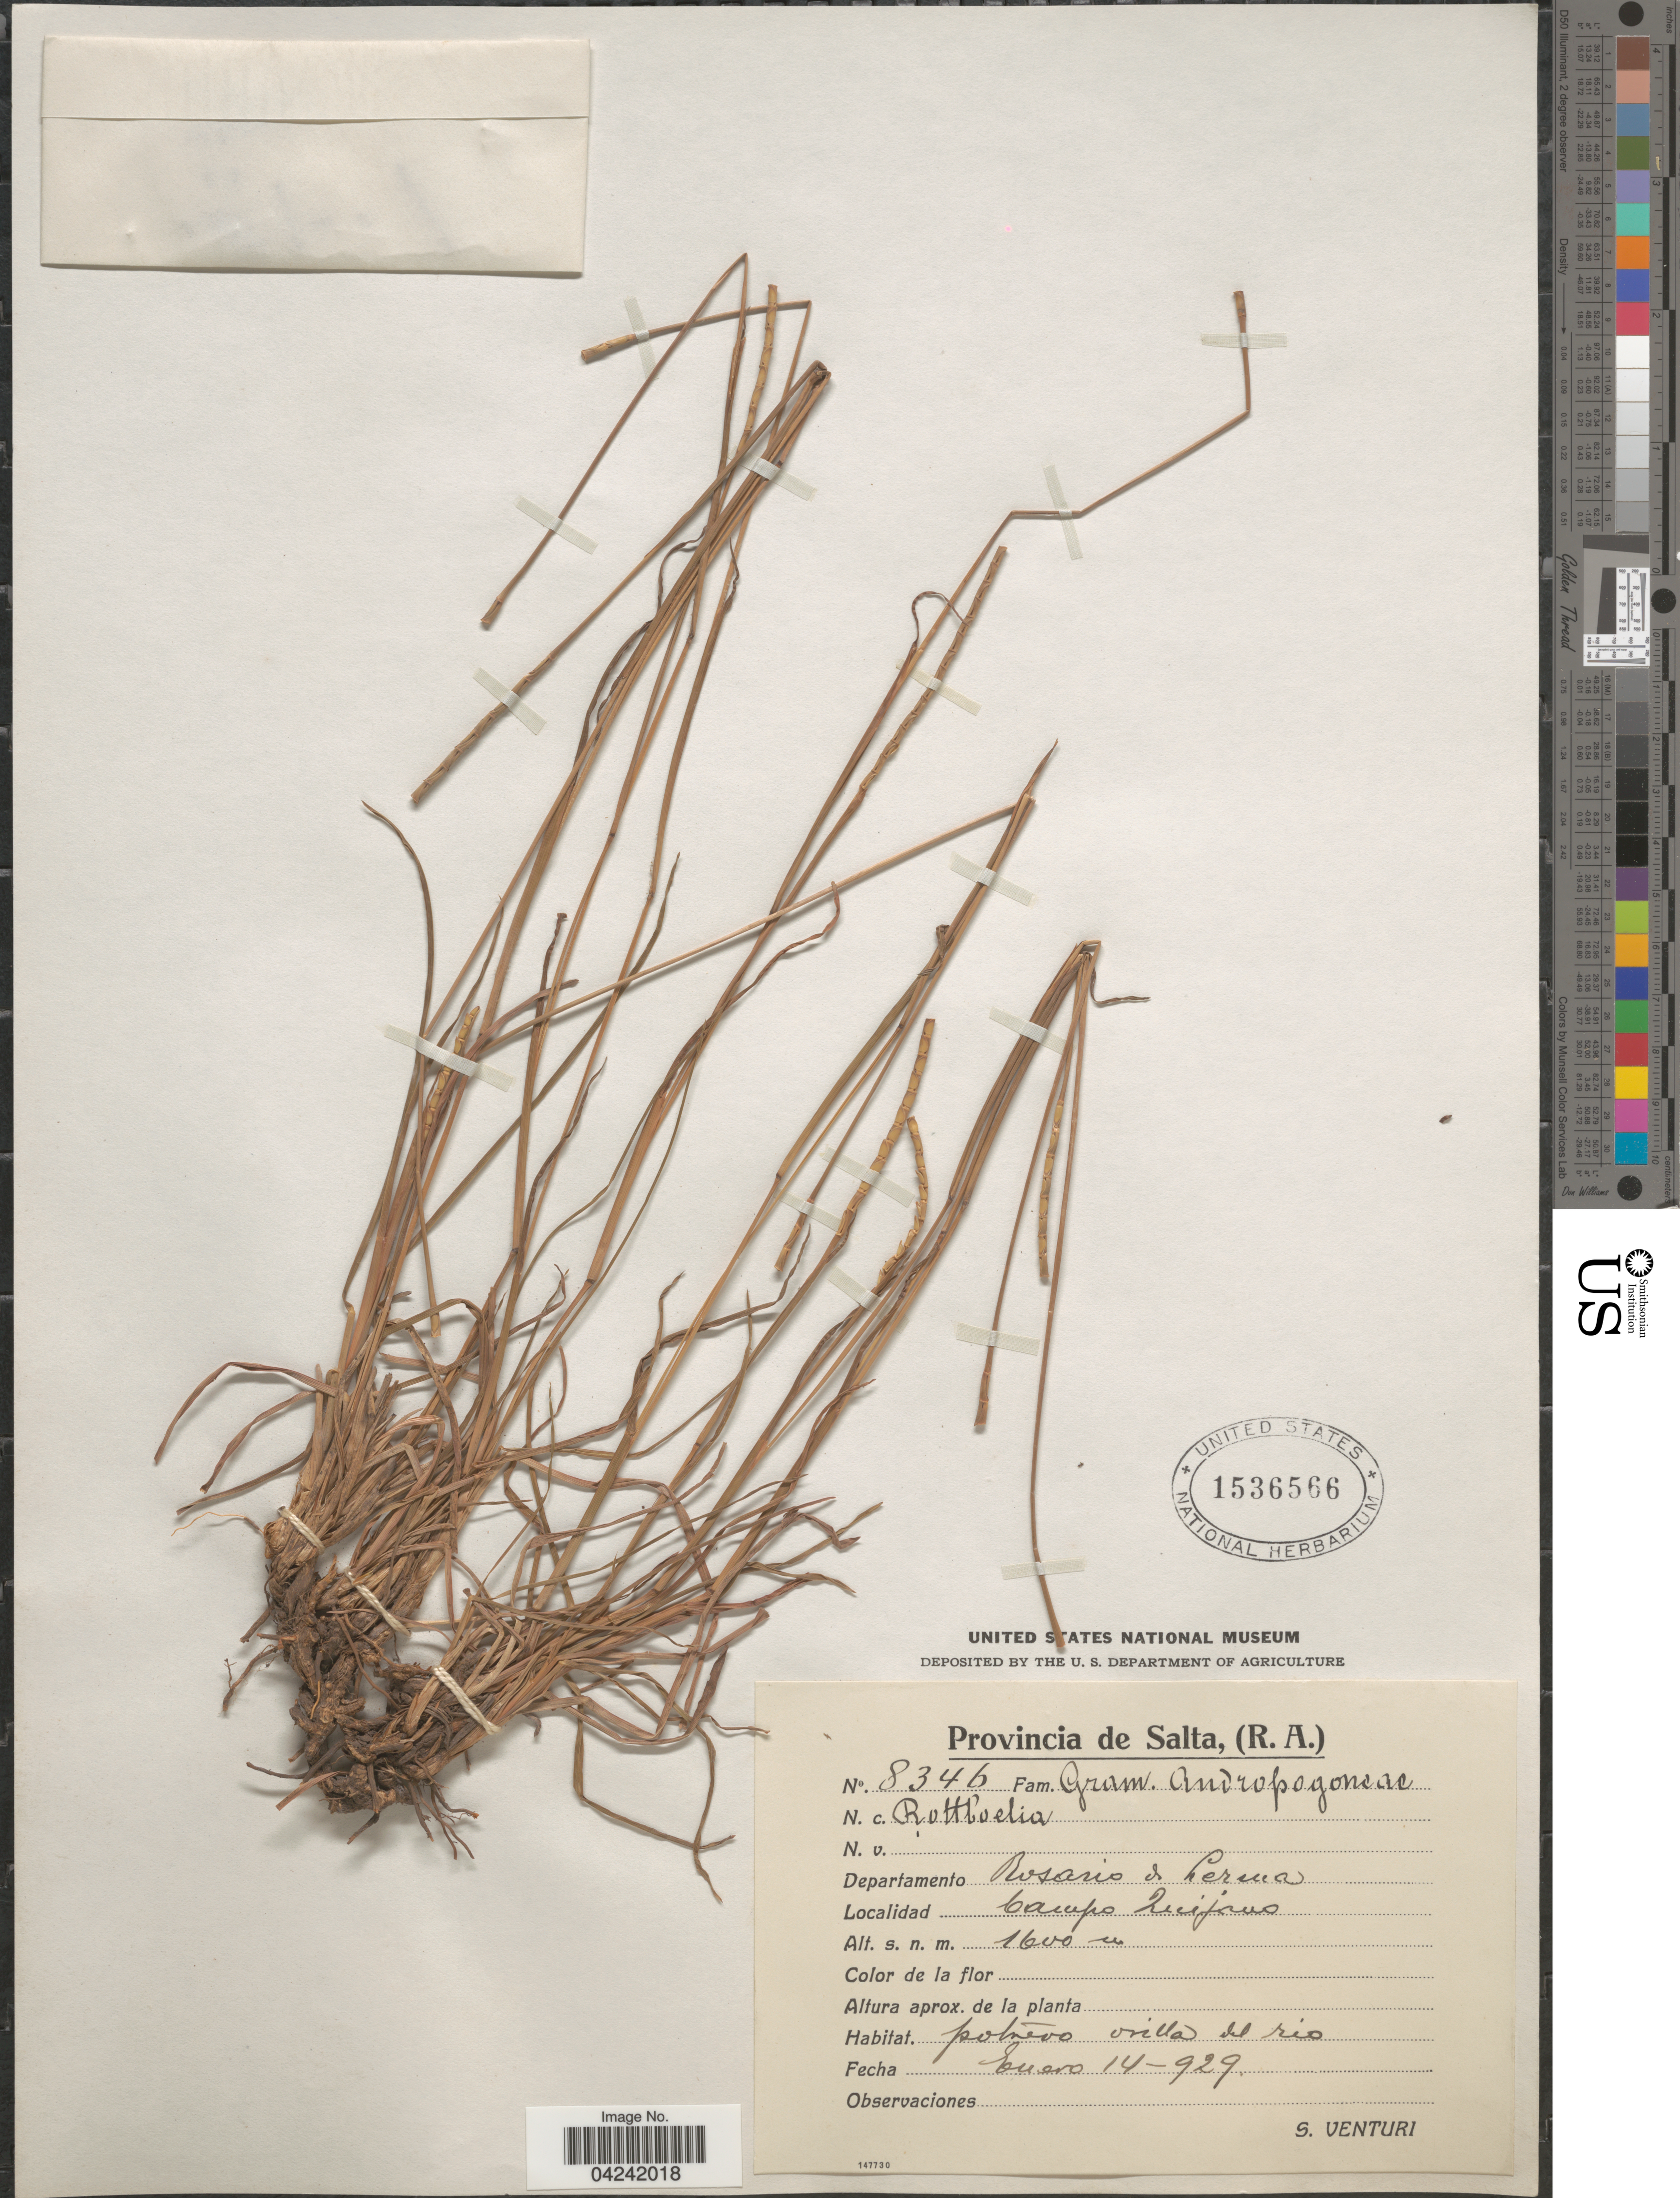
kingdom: Plantae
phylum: Tracheophyta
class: Liliopsida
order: Poales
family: Poaceae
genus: Mnesithea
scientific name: Mnesithea selloana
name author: (Hack.) de Koning & Sosef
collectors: S. Venturi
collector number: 8346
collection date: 1929-01-14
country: Argentina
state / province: Salta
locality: Departamento Rosario de Lerma. Campo Quijano.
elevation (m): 1600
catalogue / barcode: US 1536566